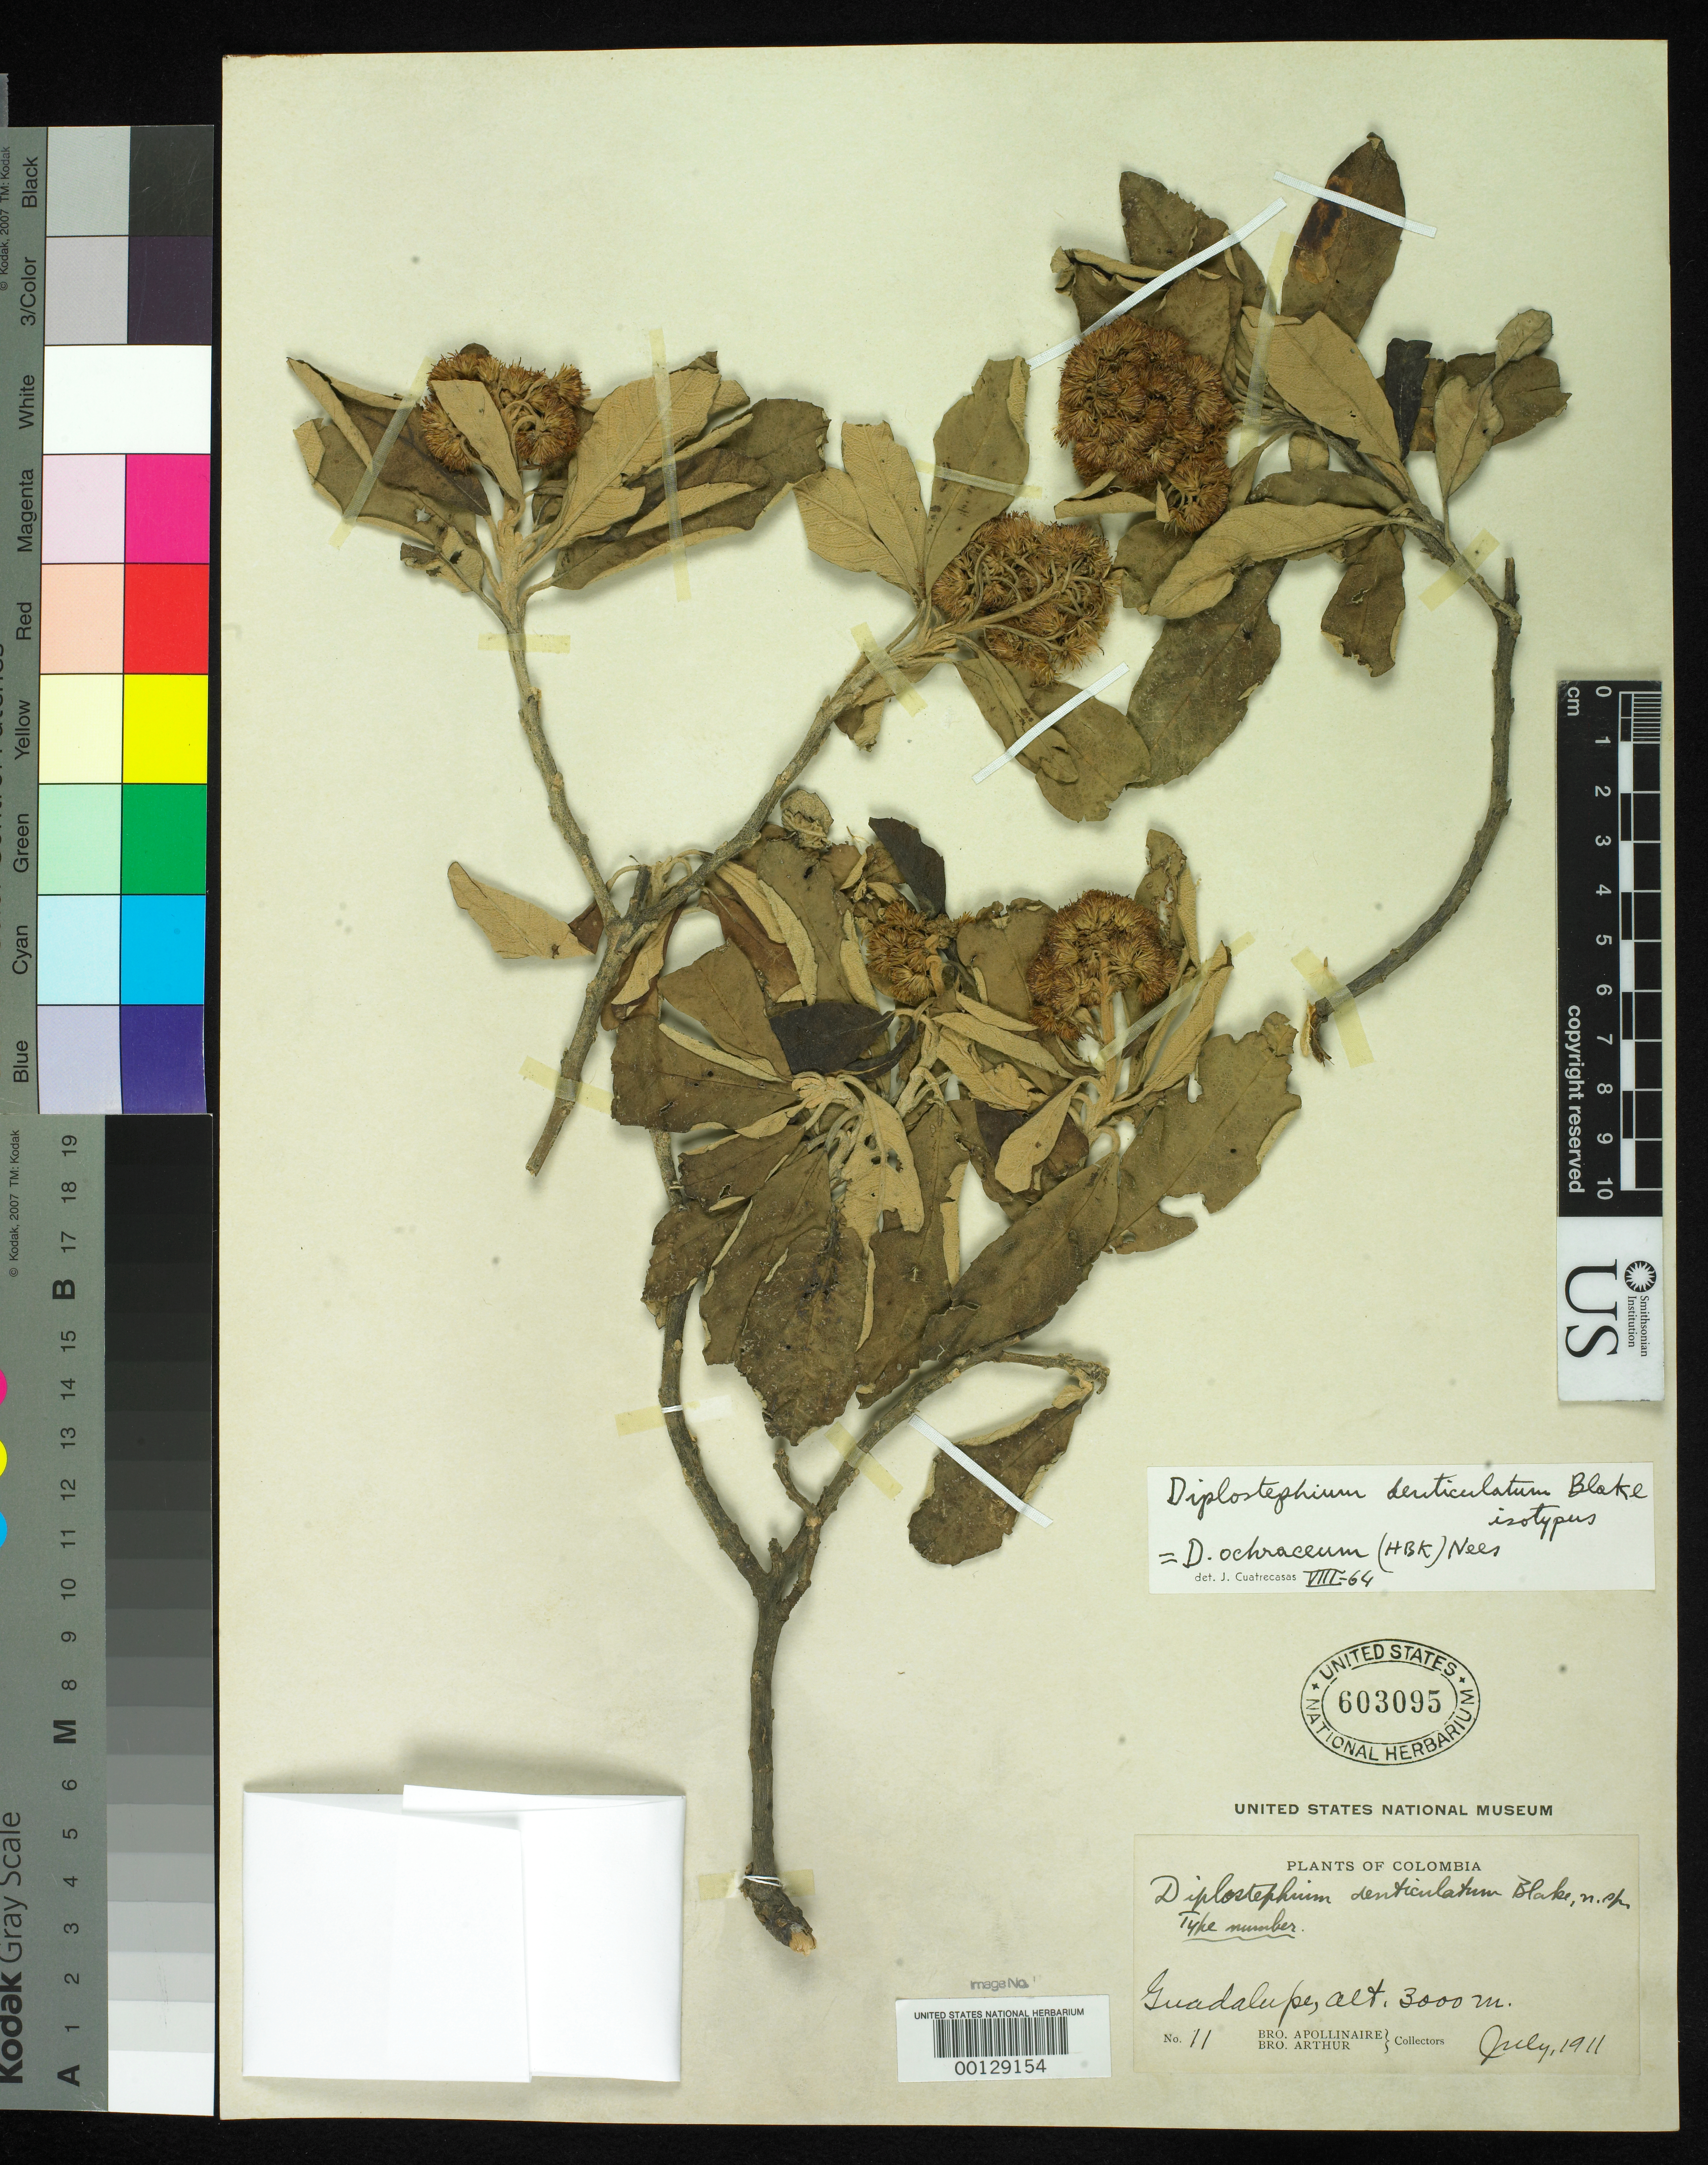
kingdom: Plantae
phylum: Tracheophyta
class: Magnoliopsida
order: Asterales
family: Asteraceae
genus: Diplostephium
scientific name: Diplostephium denticulatum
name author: S.F. Blake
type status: Isotype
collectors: B. Apollinar Angel & Bro. Arthur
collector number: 11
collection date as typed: Jul 1911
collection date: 1911-07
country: Colombia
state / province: Cundinamarca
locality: Guadalupe.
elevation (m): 3000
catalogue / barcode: US 603095